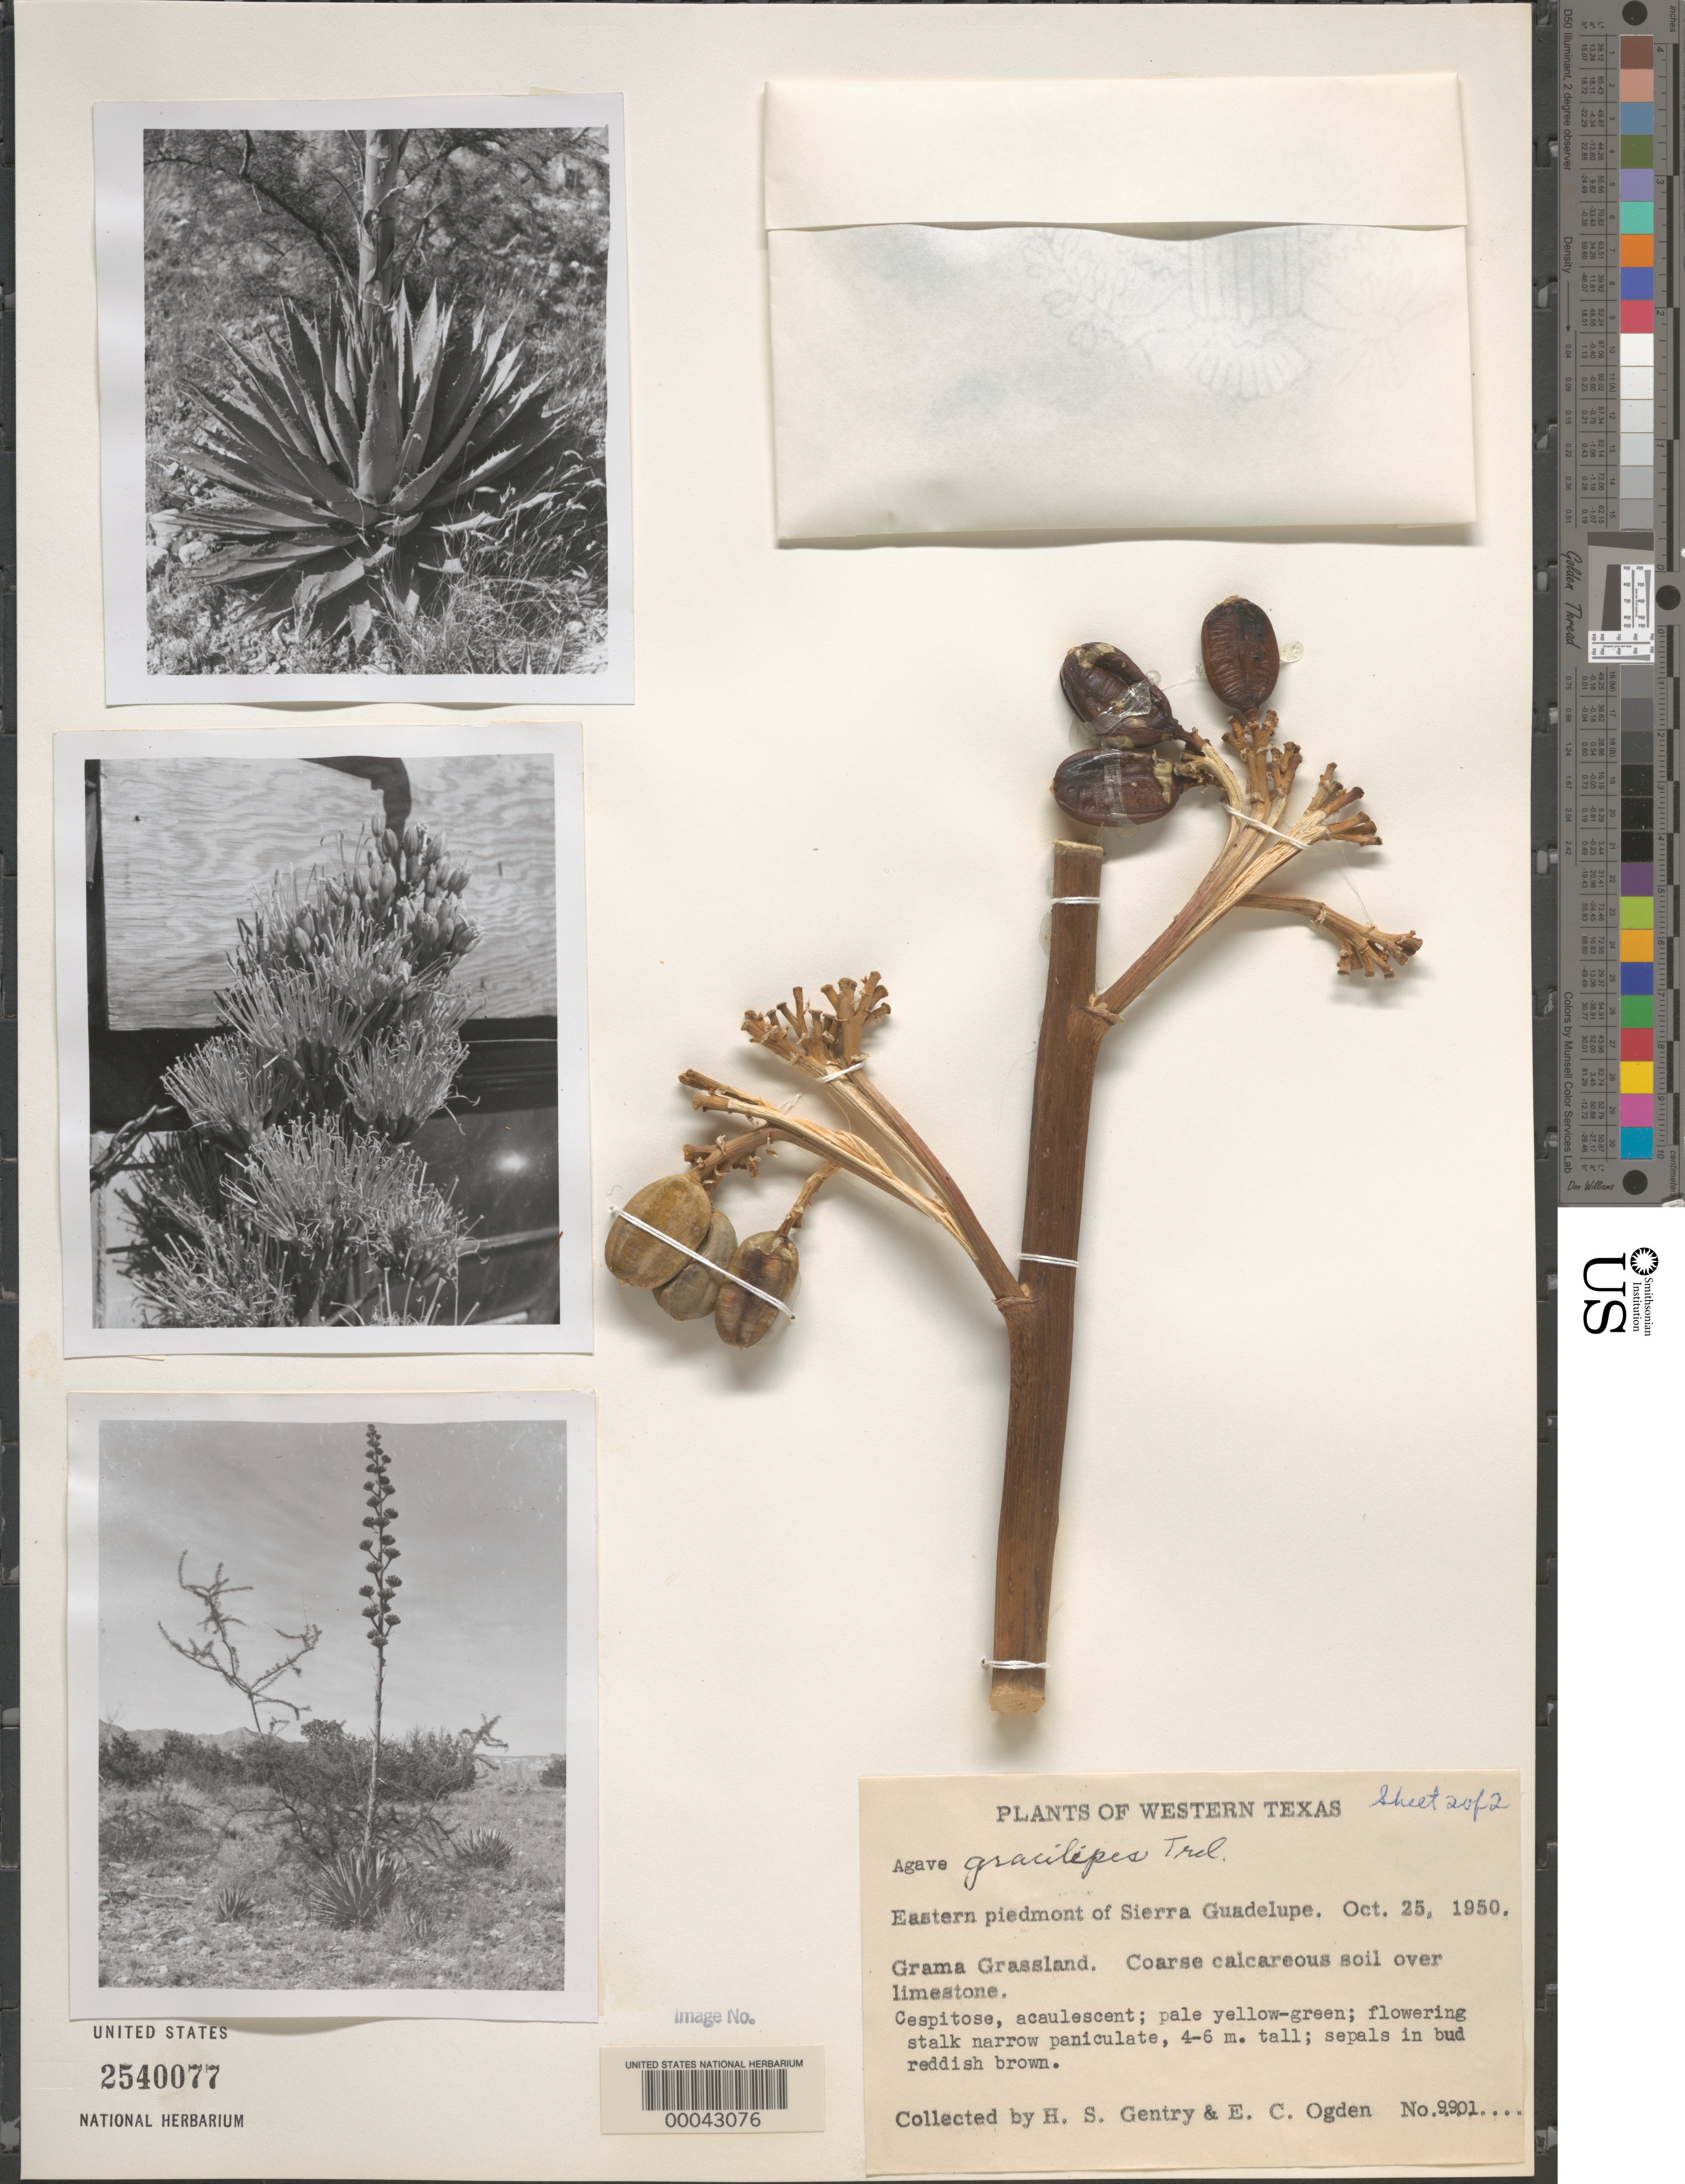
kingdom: Plantae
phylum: Tracheophyta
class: Liliopsida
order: Asparagales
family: Asparagaceae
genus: Agave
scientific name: Agave gracilipes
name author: Trel.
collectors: H. S. Gentry & E. Ogden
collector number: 9901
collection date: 1950-10-25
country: United States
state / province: Texas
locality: Western Texas. Eastern piedmont of Sierra Guadelupe.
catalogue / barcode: US 2540077